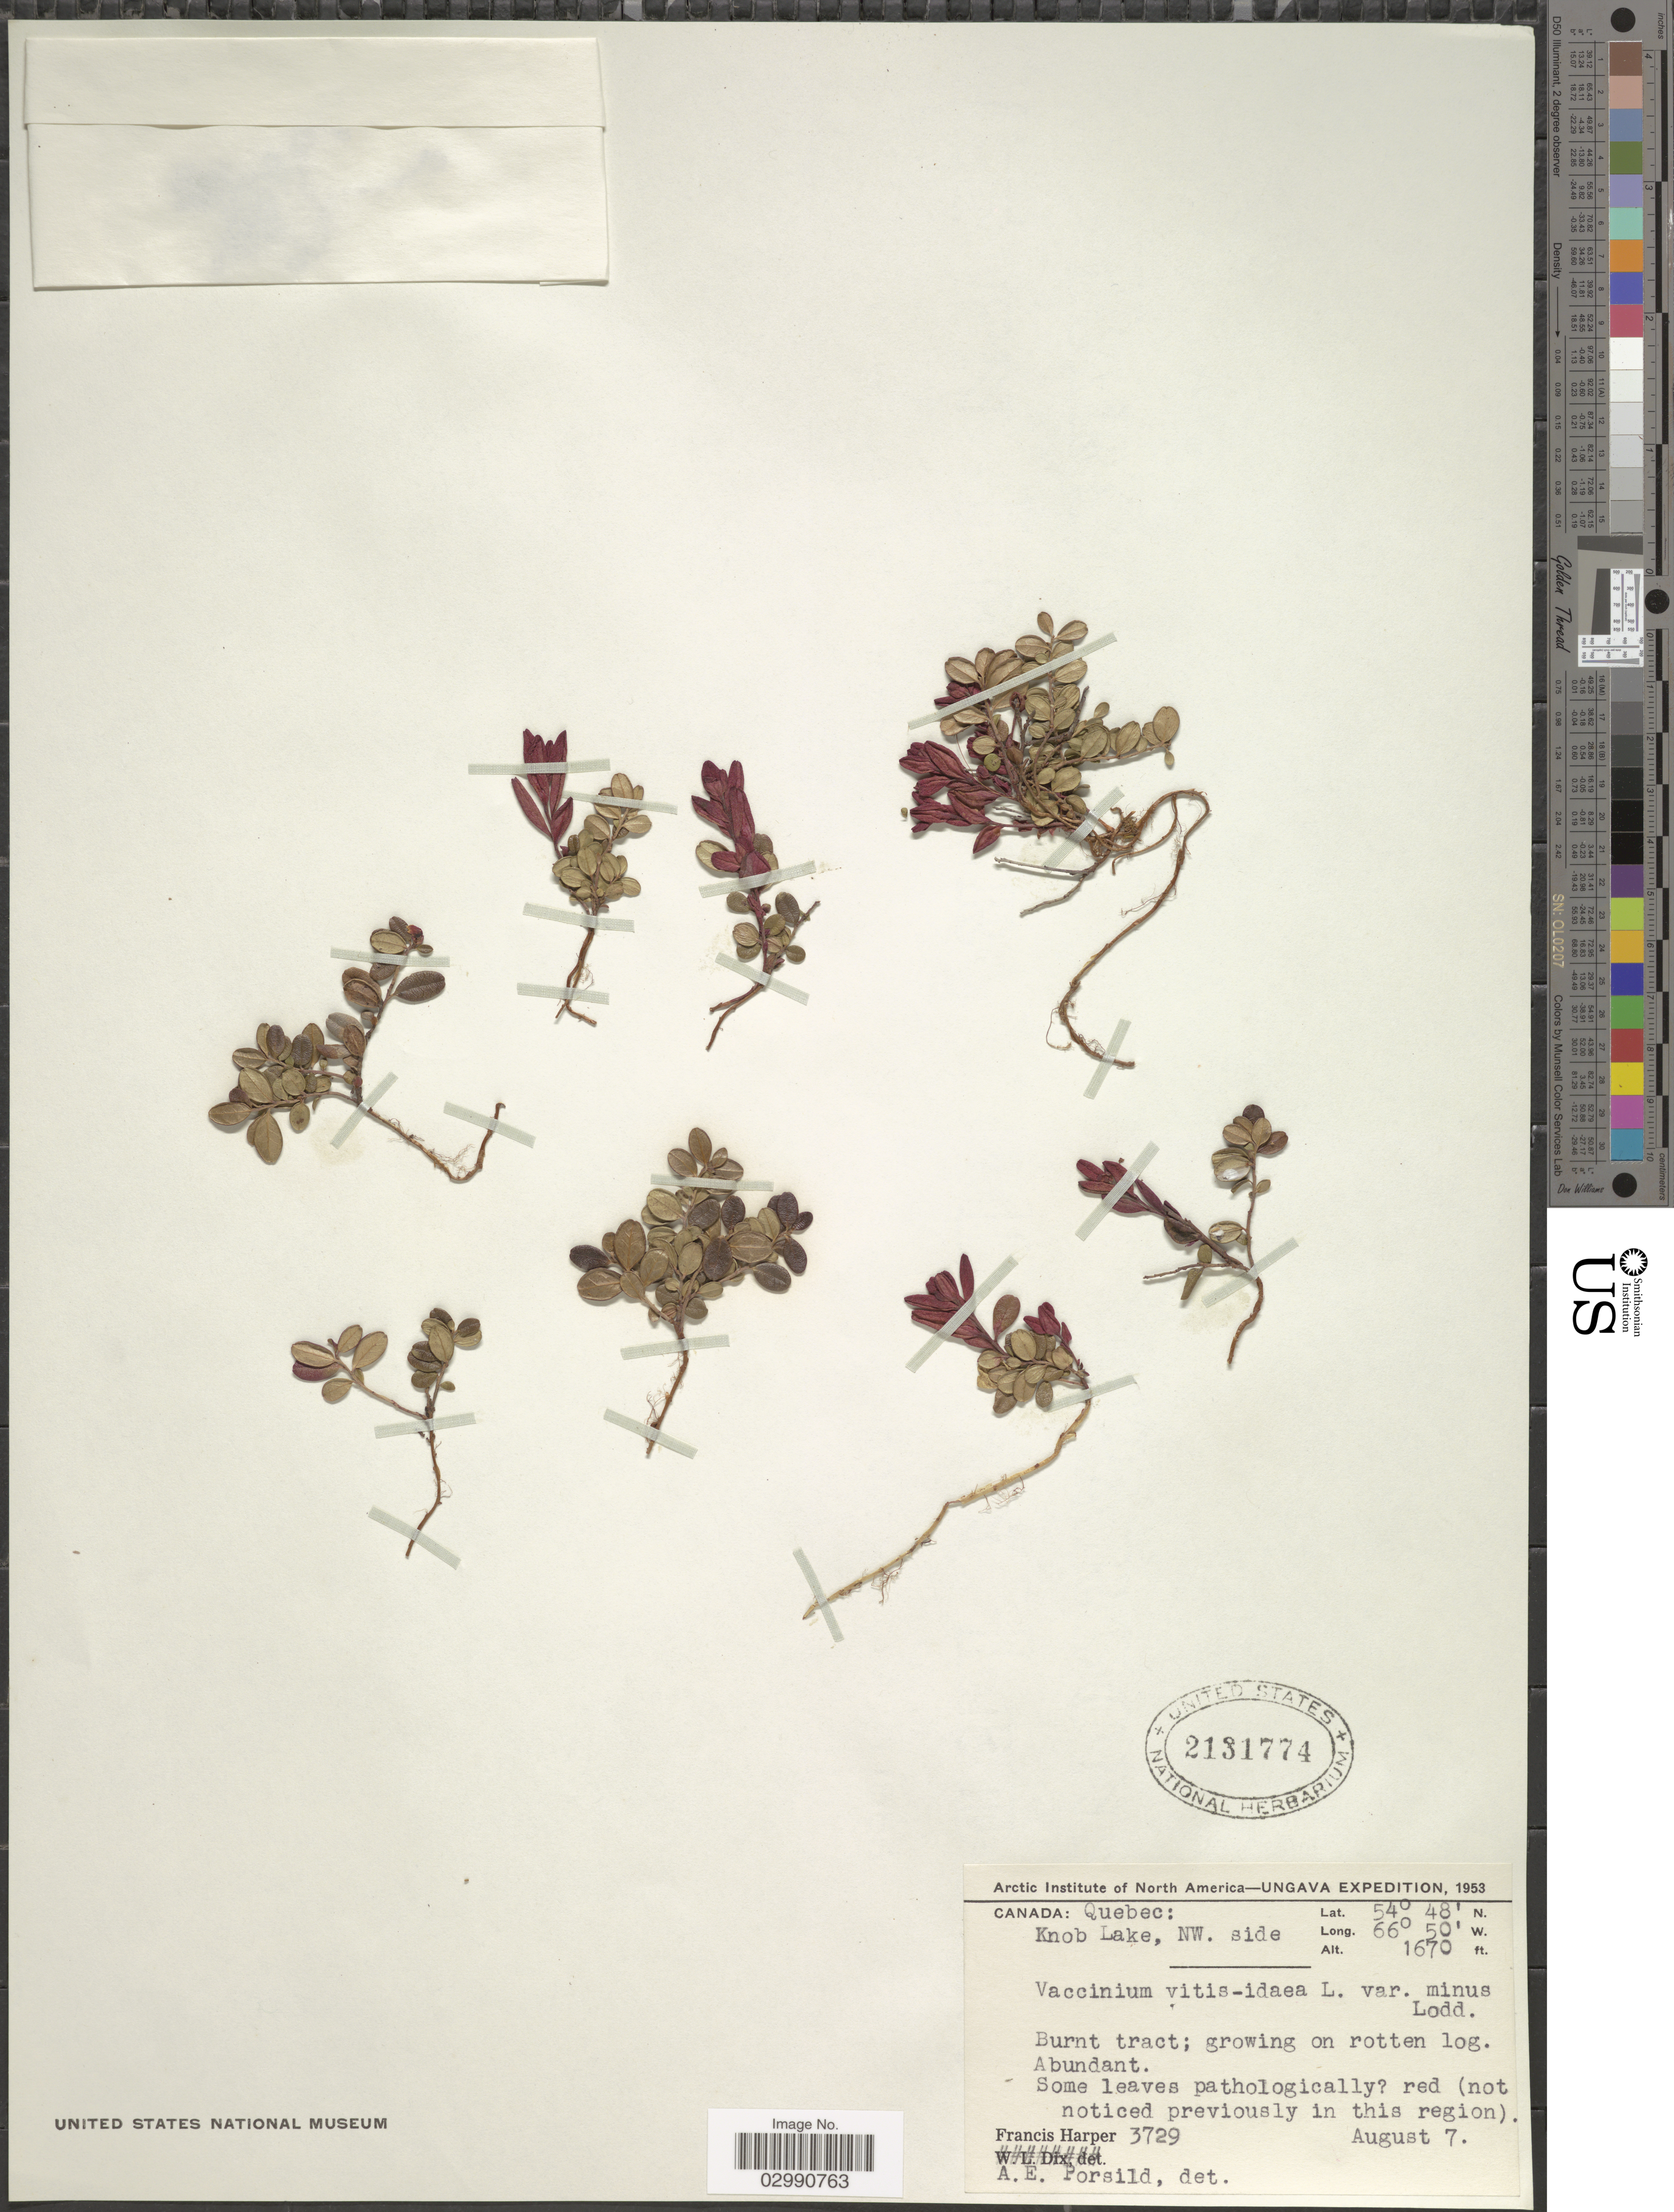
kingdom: Plantae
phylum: Tracheophyta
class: Magnoliopsida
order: Ericales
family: Ericaceae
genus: Vaccinium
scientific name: Vaccinium vitis-idaea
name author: L.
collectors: F. Harper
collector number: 3729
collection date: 1953-08-07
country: Canada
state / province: Quebec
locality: Knob Lake, NW. side.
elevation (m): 509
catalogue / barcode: US 2131774